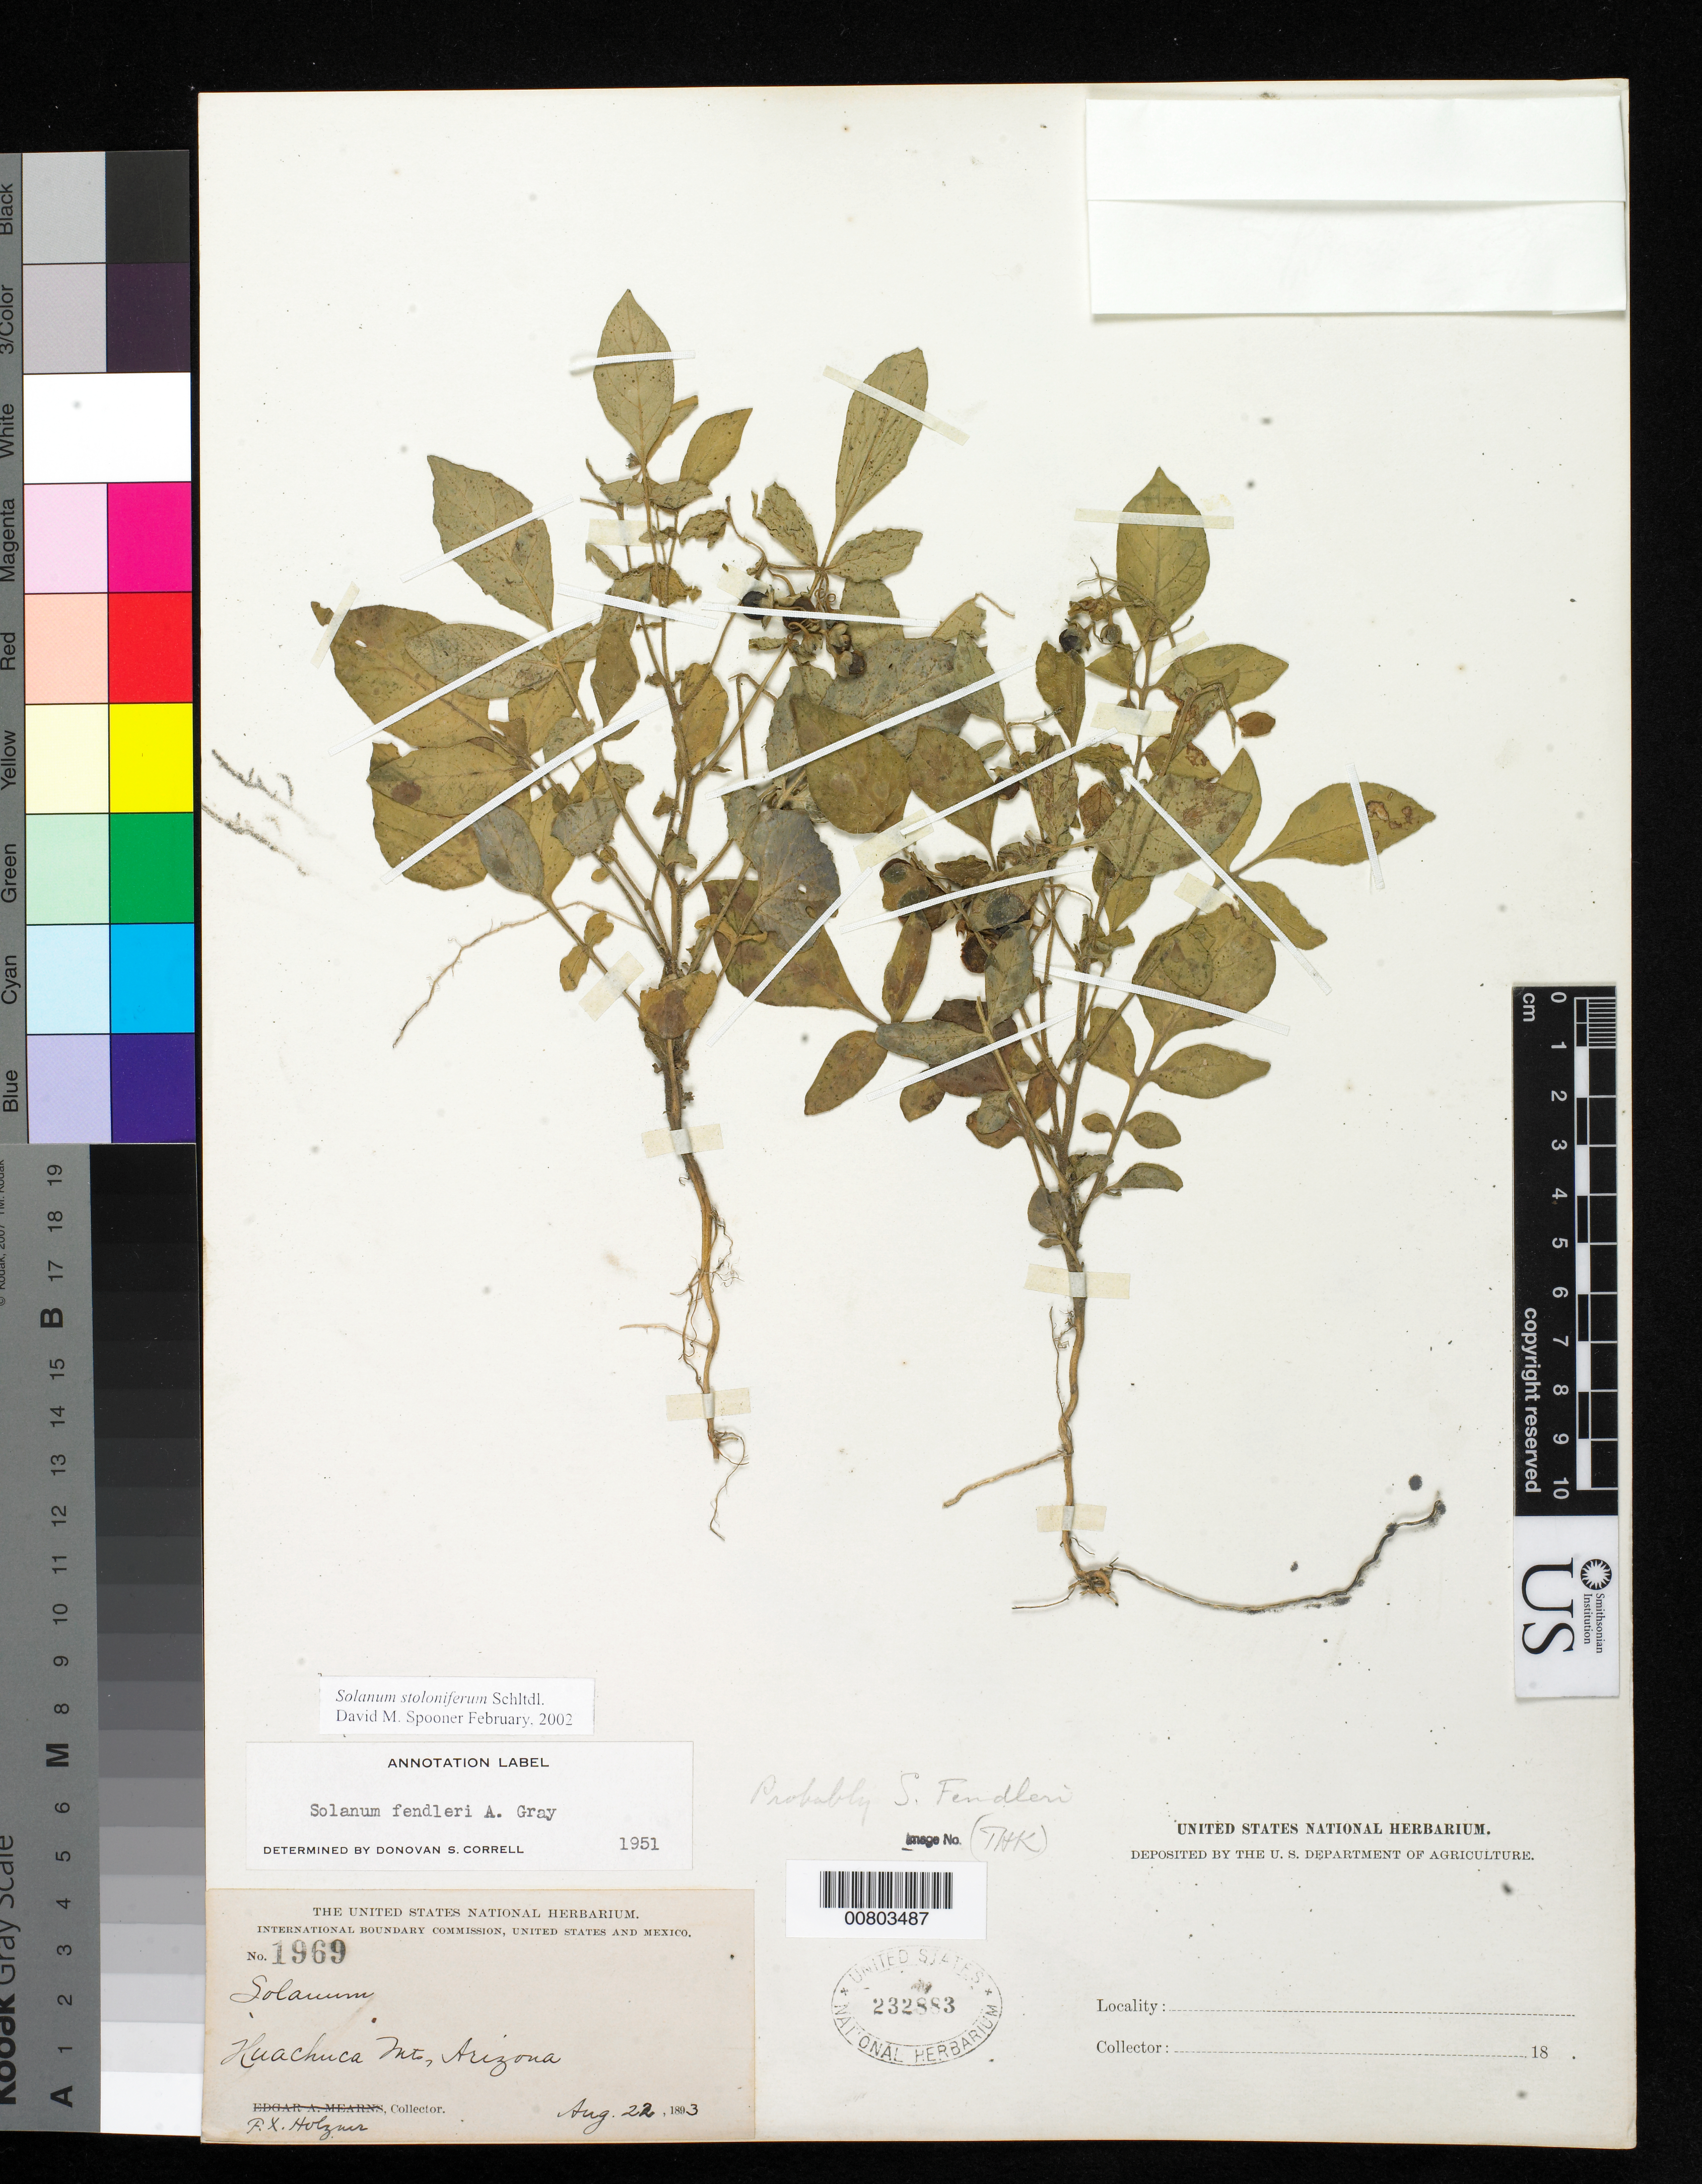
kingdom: Plantae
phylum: Tracheophyta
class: Magnoliopsida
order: Solanales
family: Solanaceae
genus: Solanum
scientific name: Solanum stoloniferum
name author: Schltdl.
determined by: Spooner, D. M., (PTIS)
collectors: F. X. Holzner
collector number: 1969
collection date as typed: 22 Aug 1893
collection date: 1893-08-22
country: United States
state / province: Arizona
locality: Huachuca Mts.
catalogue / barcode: US 232883